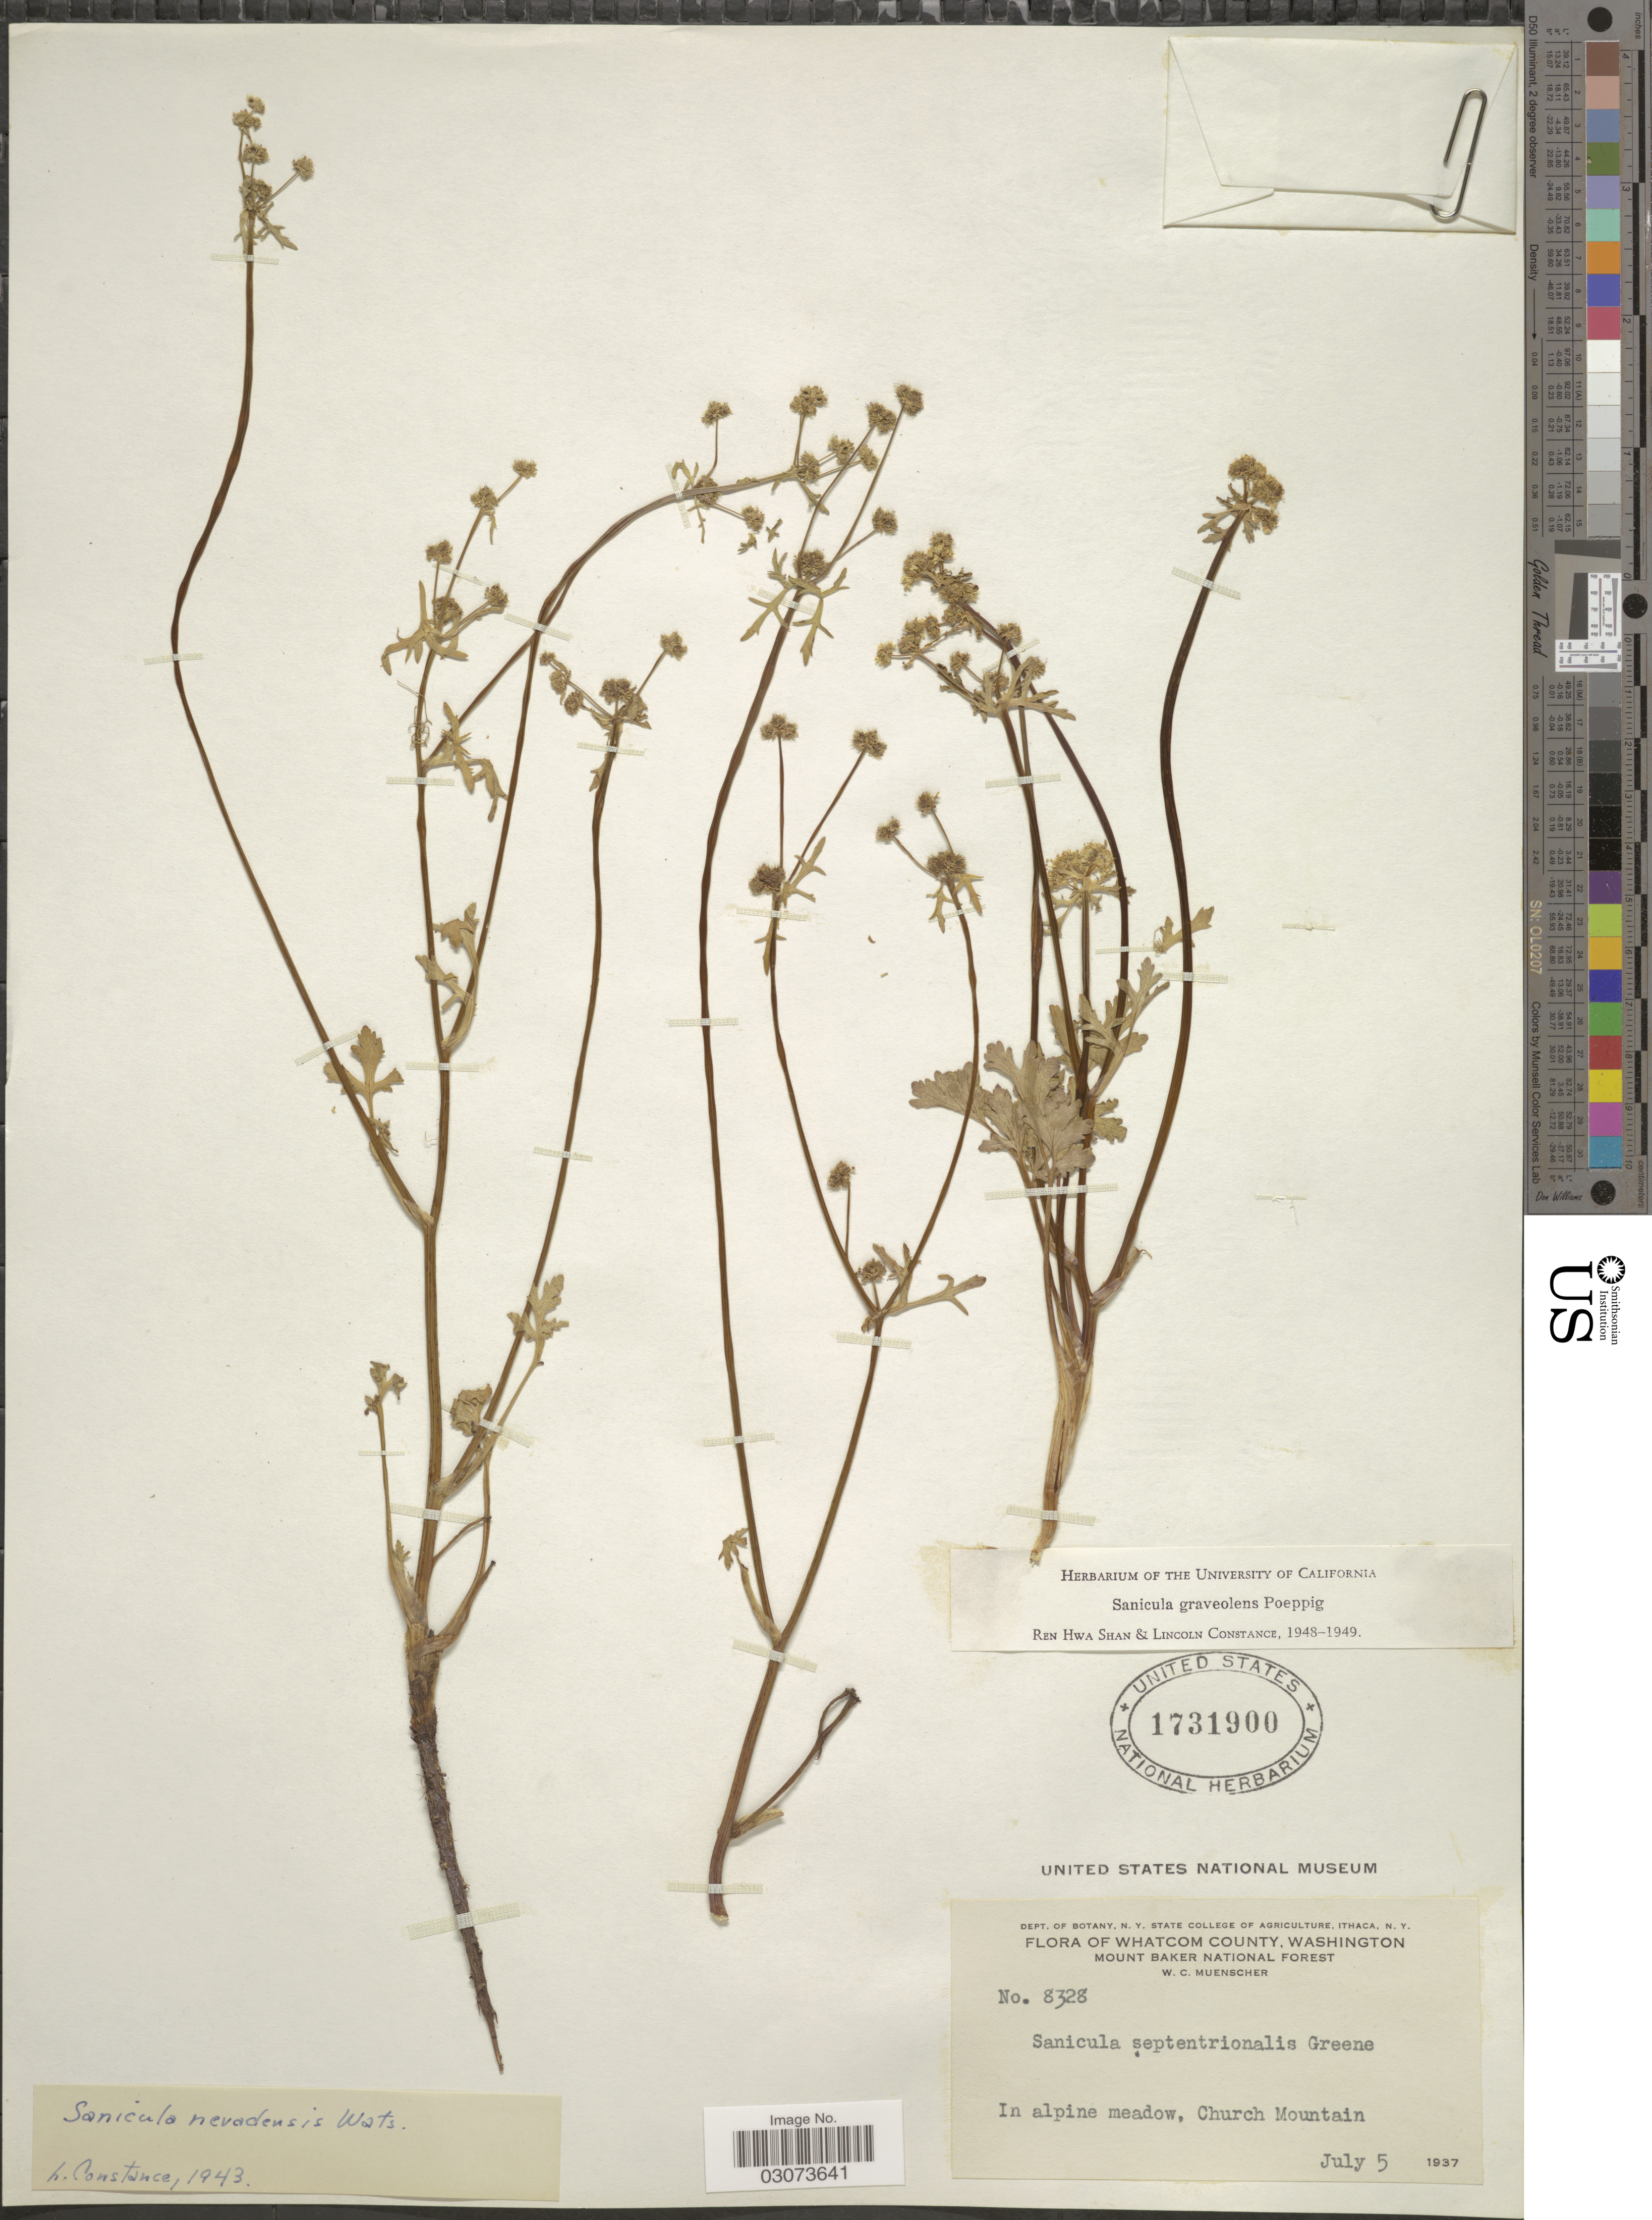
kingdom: Plantae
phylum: Tracheophyta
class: Magnoliopsida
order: Apiales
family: Apiaceae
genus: Sanicula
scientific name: Sanicula graveolens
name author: Poepp. ex DC.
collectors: W. Muenscher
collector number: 8328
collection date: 1937-07-05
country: United States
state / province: Washington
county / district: Whatcom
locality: Whatcom County. Mount Baker National Forest. Church Mountain.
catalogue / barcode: US 1731900